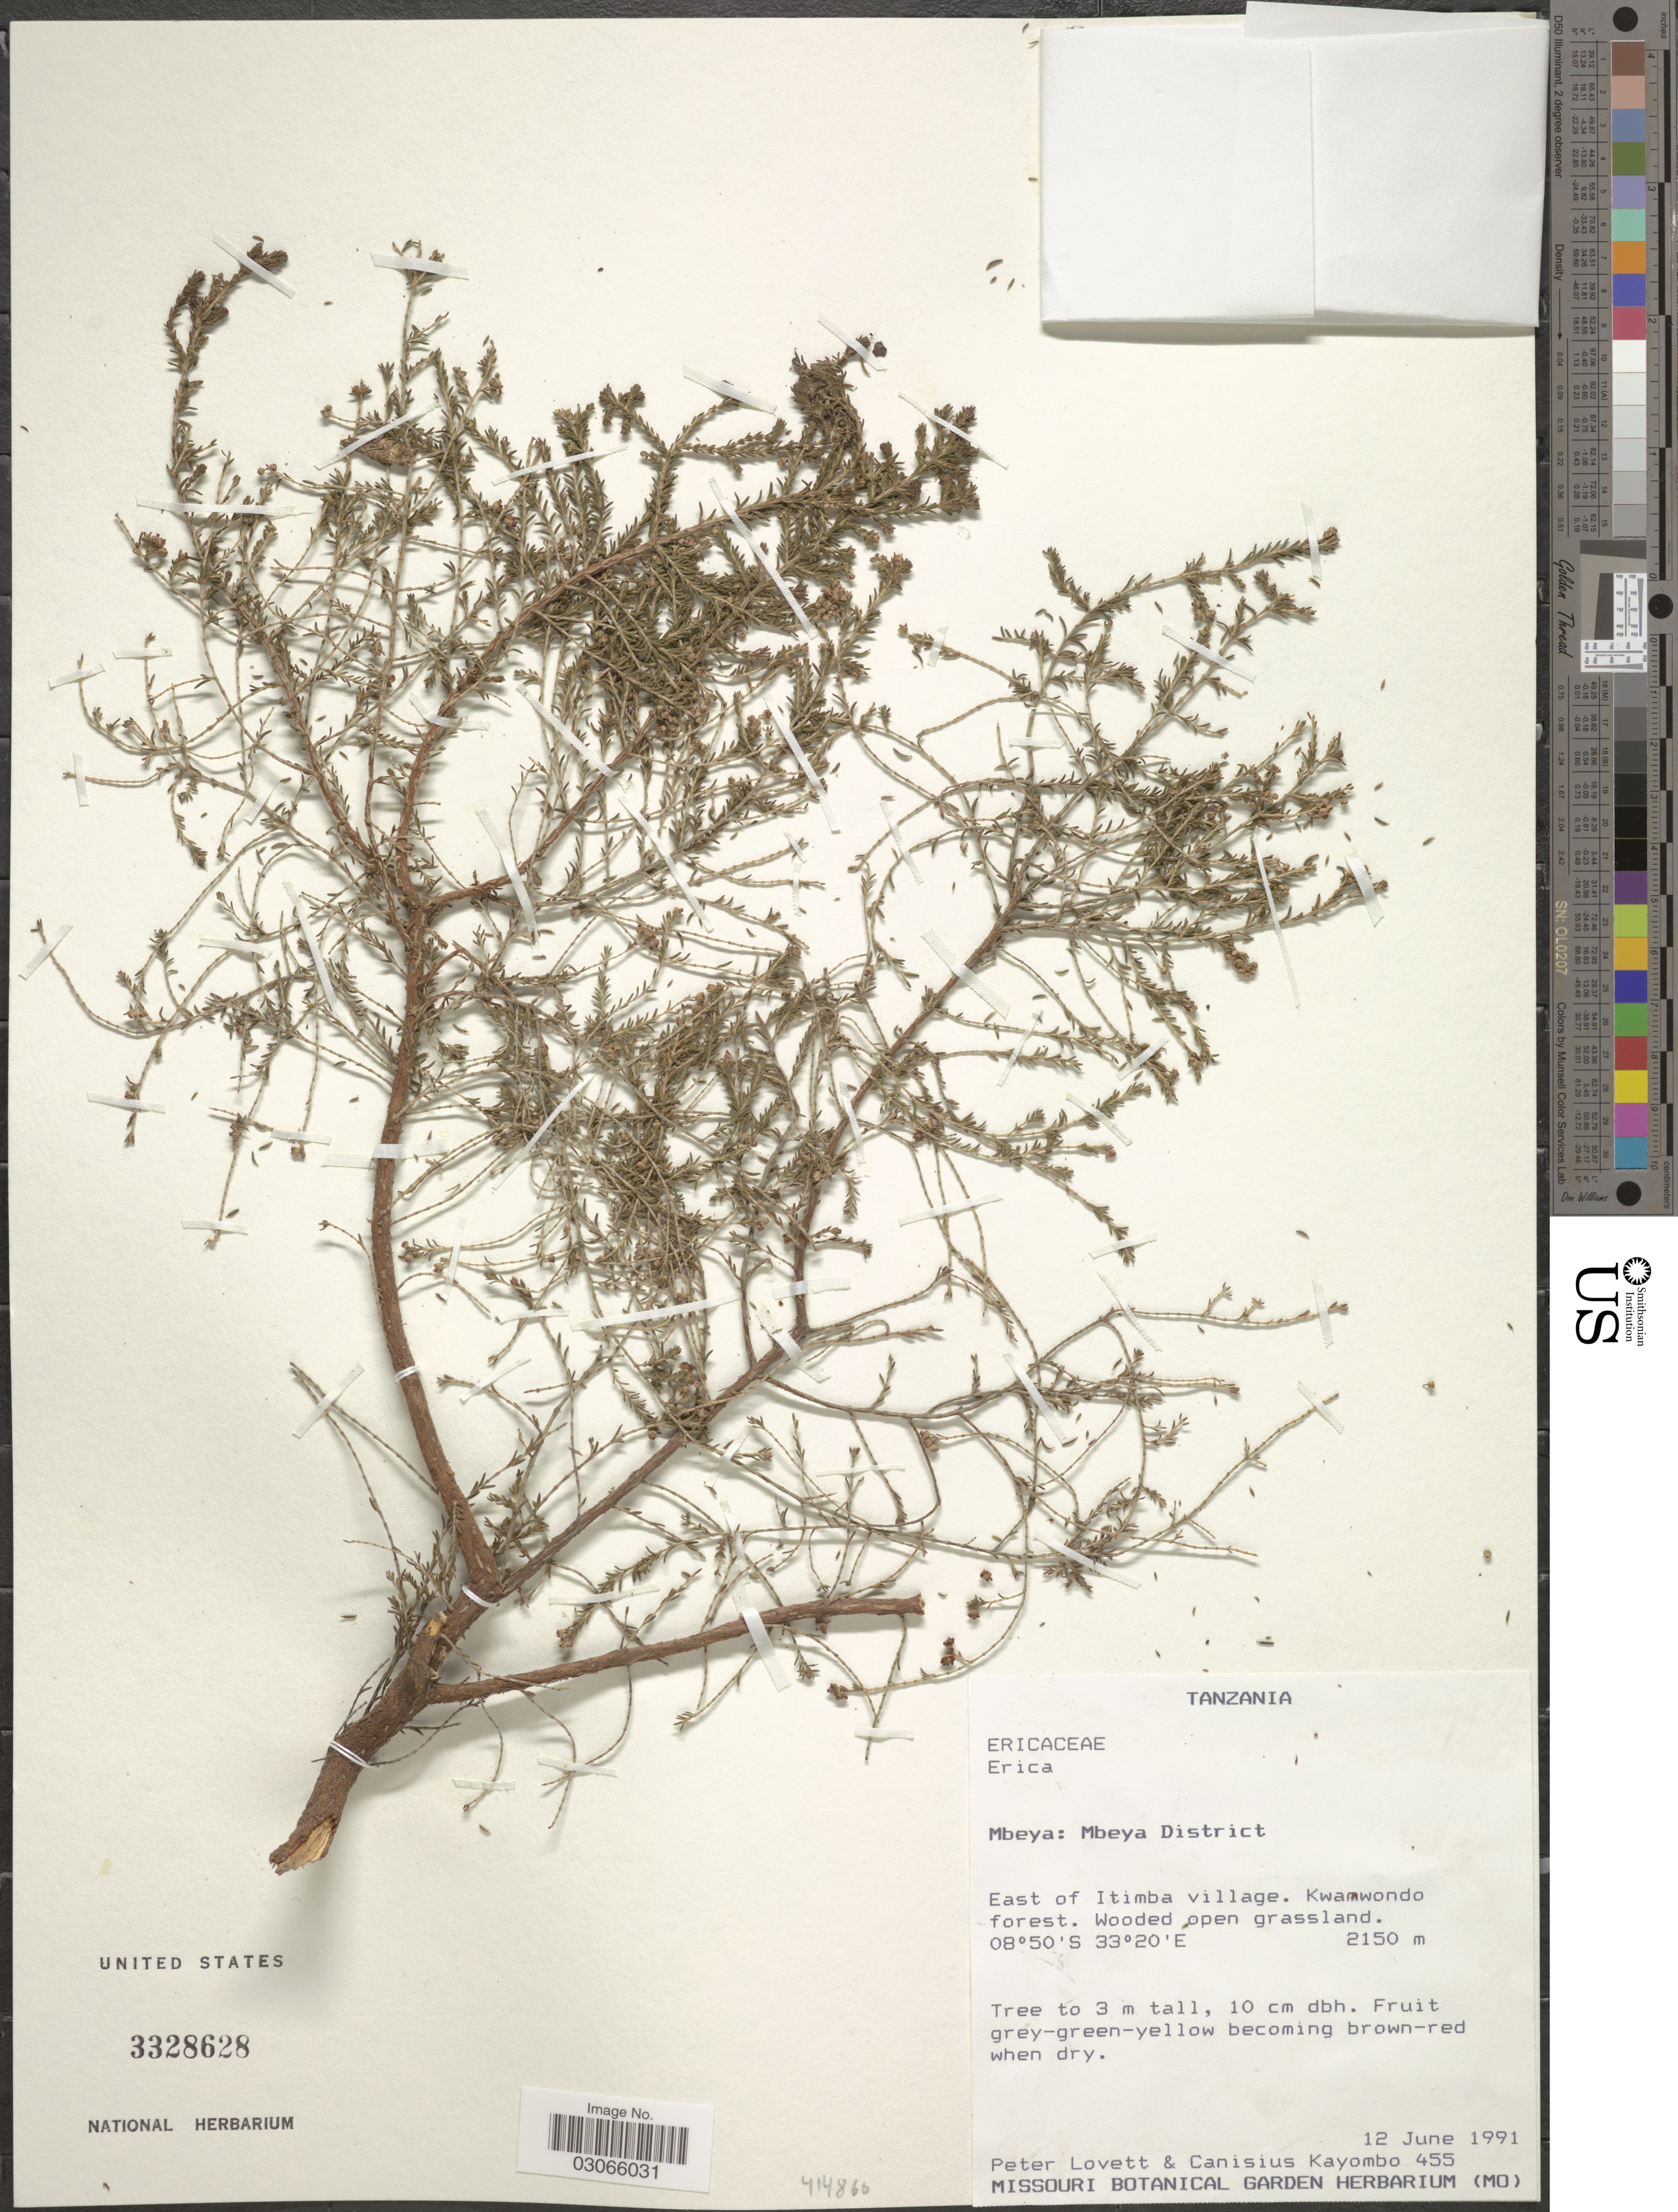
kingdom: Plantae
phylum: Tracheophyta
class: Magnoliopsida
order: Ericales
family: Ericaceae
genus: Erica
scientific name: Erica sp.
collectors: P. Lovett & C. J. Kayombo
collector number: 455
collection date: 1991-06-12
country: Tanzania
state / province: Mbeya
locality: Mbeya District, East of Itimba village. Kwamwondo forest.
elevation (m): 2150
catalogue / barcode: US 3328628